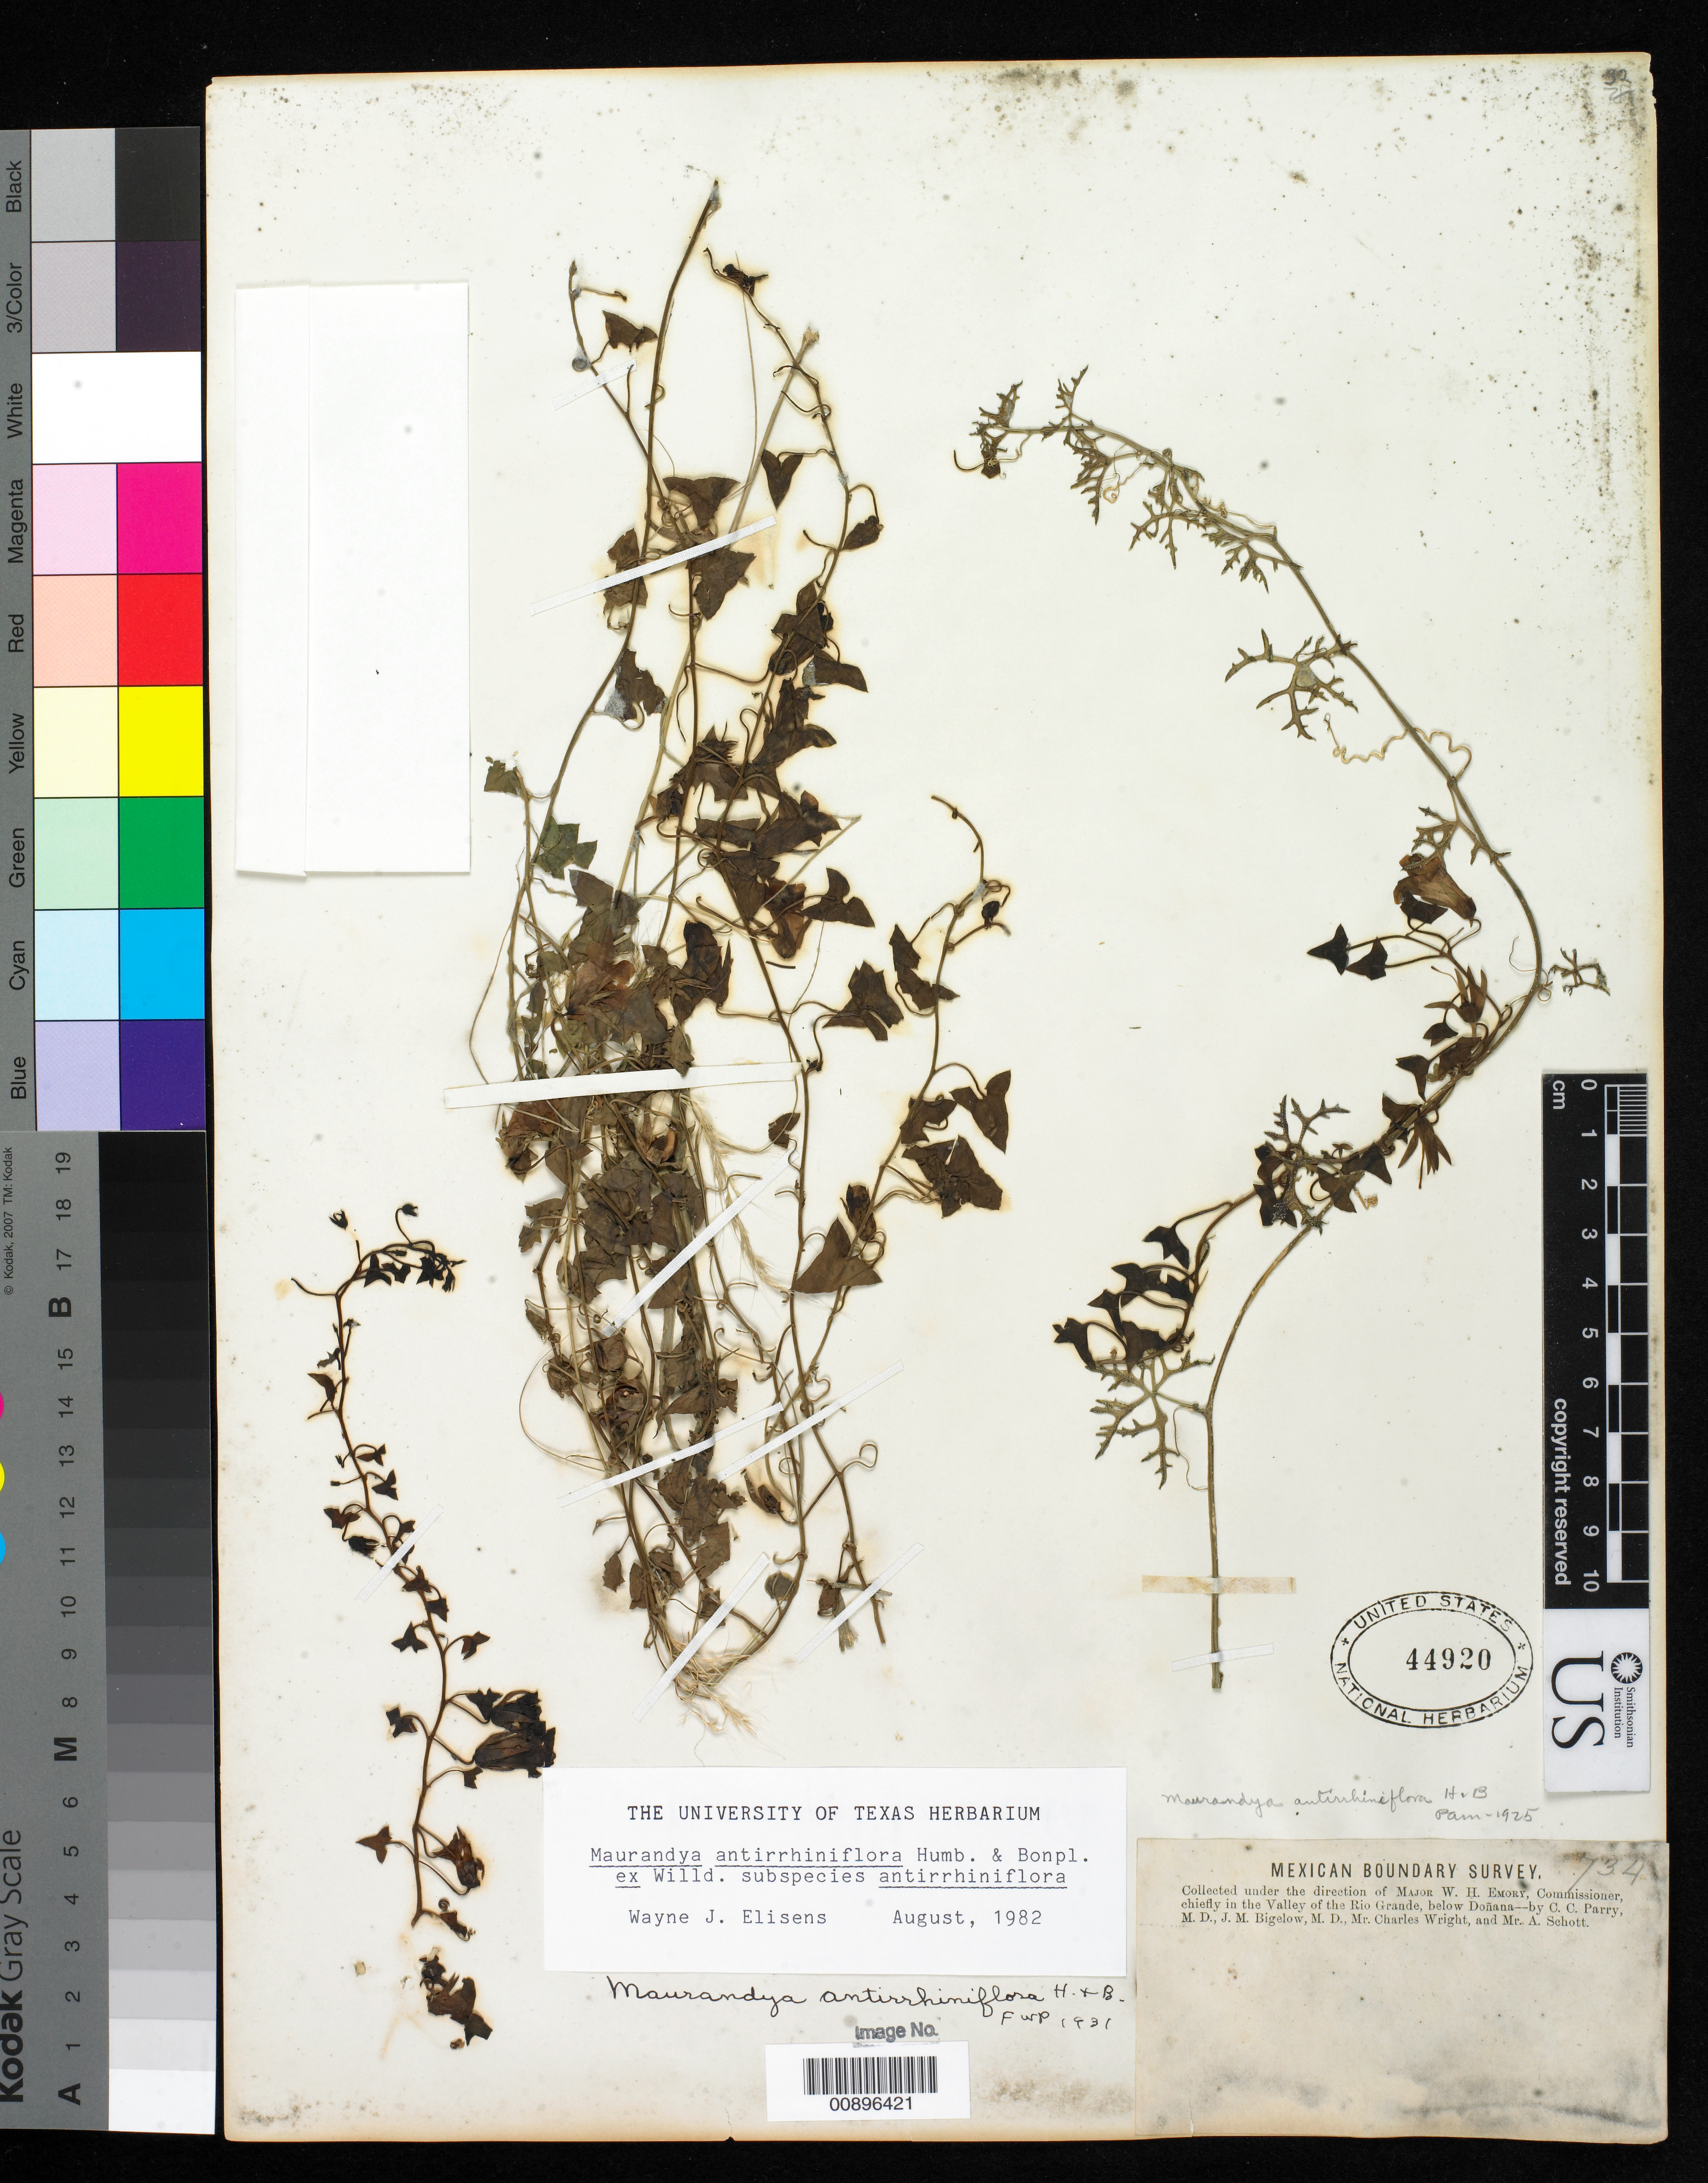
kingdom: Plantae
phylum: Tracheophyta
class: Magnoliopsida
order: Lamiales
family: Plantaginaceae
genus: Maurandya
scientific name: Maurandya antirrhiniflora subsp. antirrhiniflora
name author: Humb. & Bonpl. ex Willd.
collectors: C. C. Parry, J. M. Bigelow, C. Wright & A. C. V. Schott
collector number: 734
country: United States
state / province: New Mexico / Texas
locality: Valley of the Rio Grande, below Doñana.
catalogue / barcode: US 44920